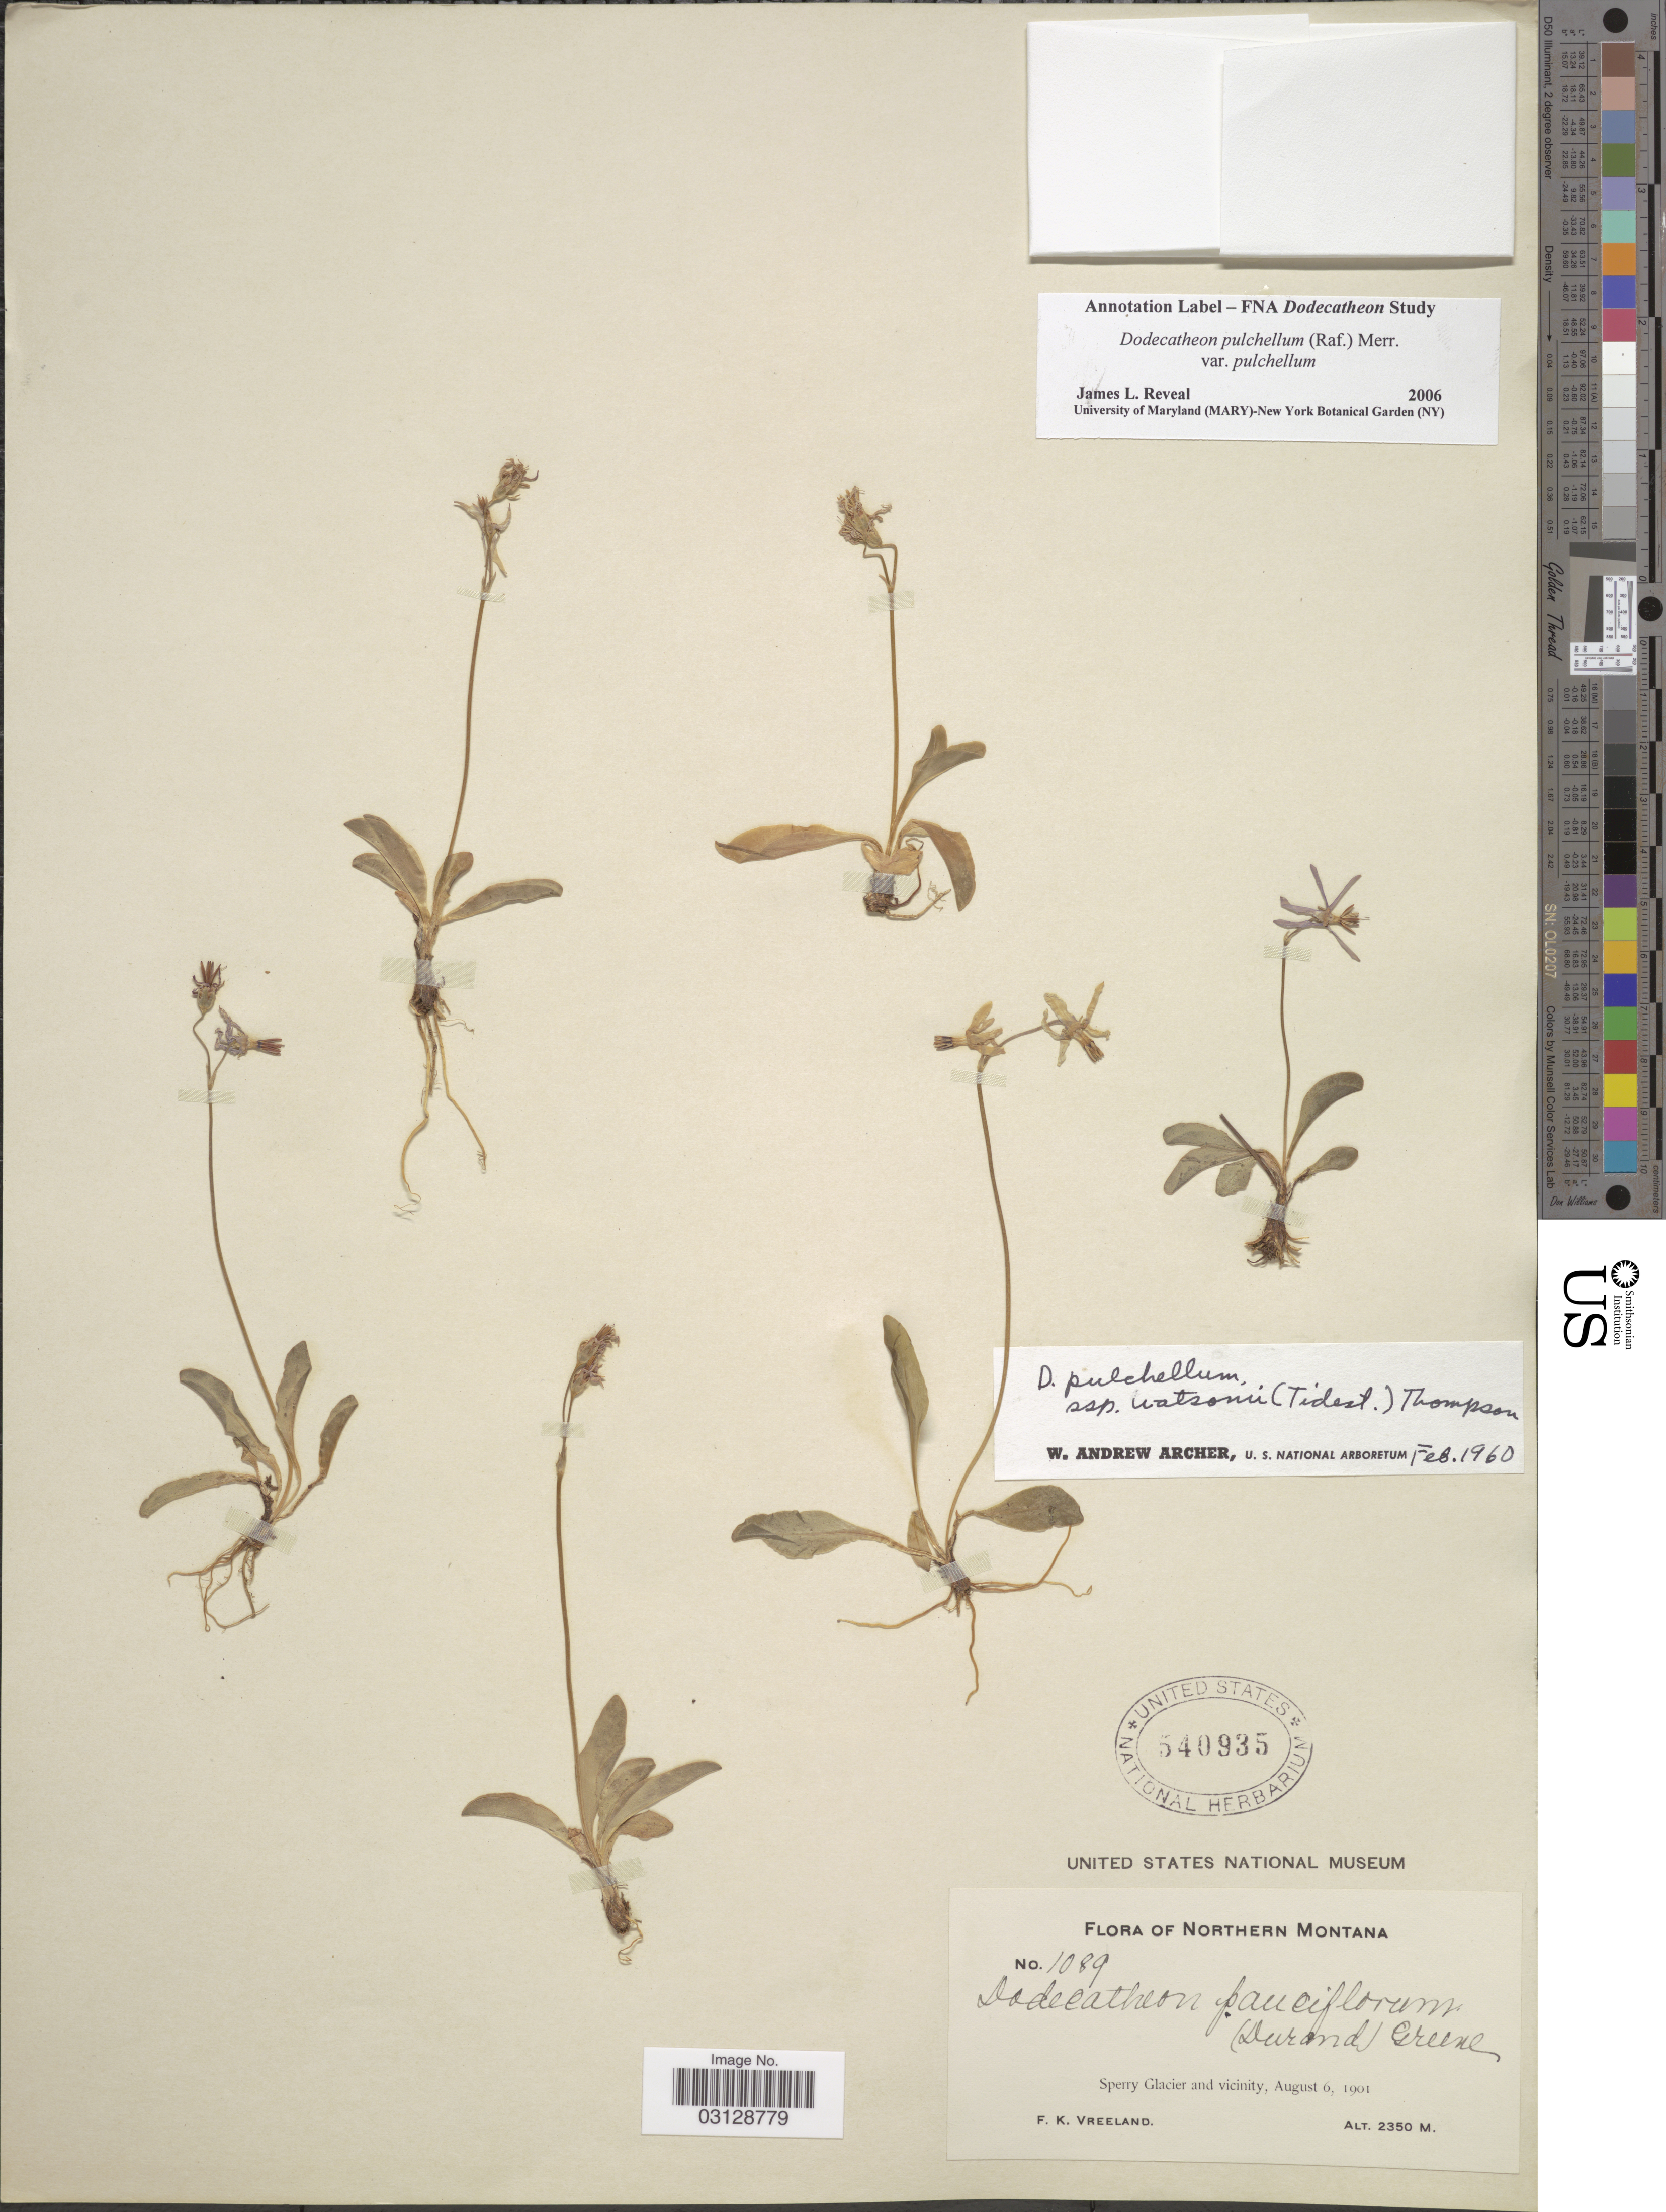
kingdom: Plantae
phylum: Tracheophyta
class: Magnoliopsida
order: Ericales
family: Primulaceae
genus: Dodecatheon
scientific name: Dodecatheon pulchellum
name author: (Raf.) Merr.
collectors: F. Vreeland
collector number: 1089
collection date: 1901-08-06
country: United States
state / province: Montana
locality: Northern Montana. Sperry Glacier and vicinity.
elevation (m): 2350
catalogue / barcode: US 540935